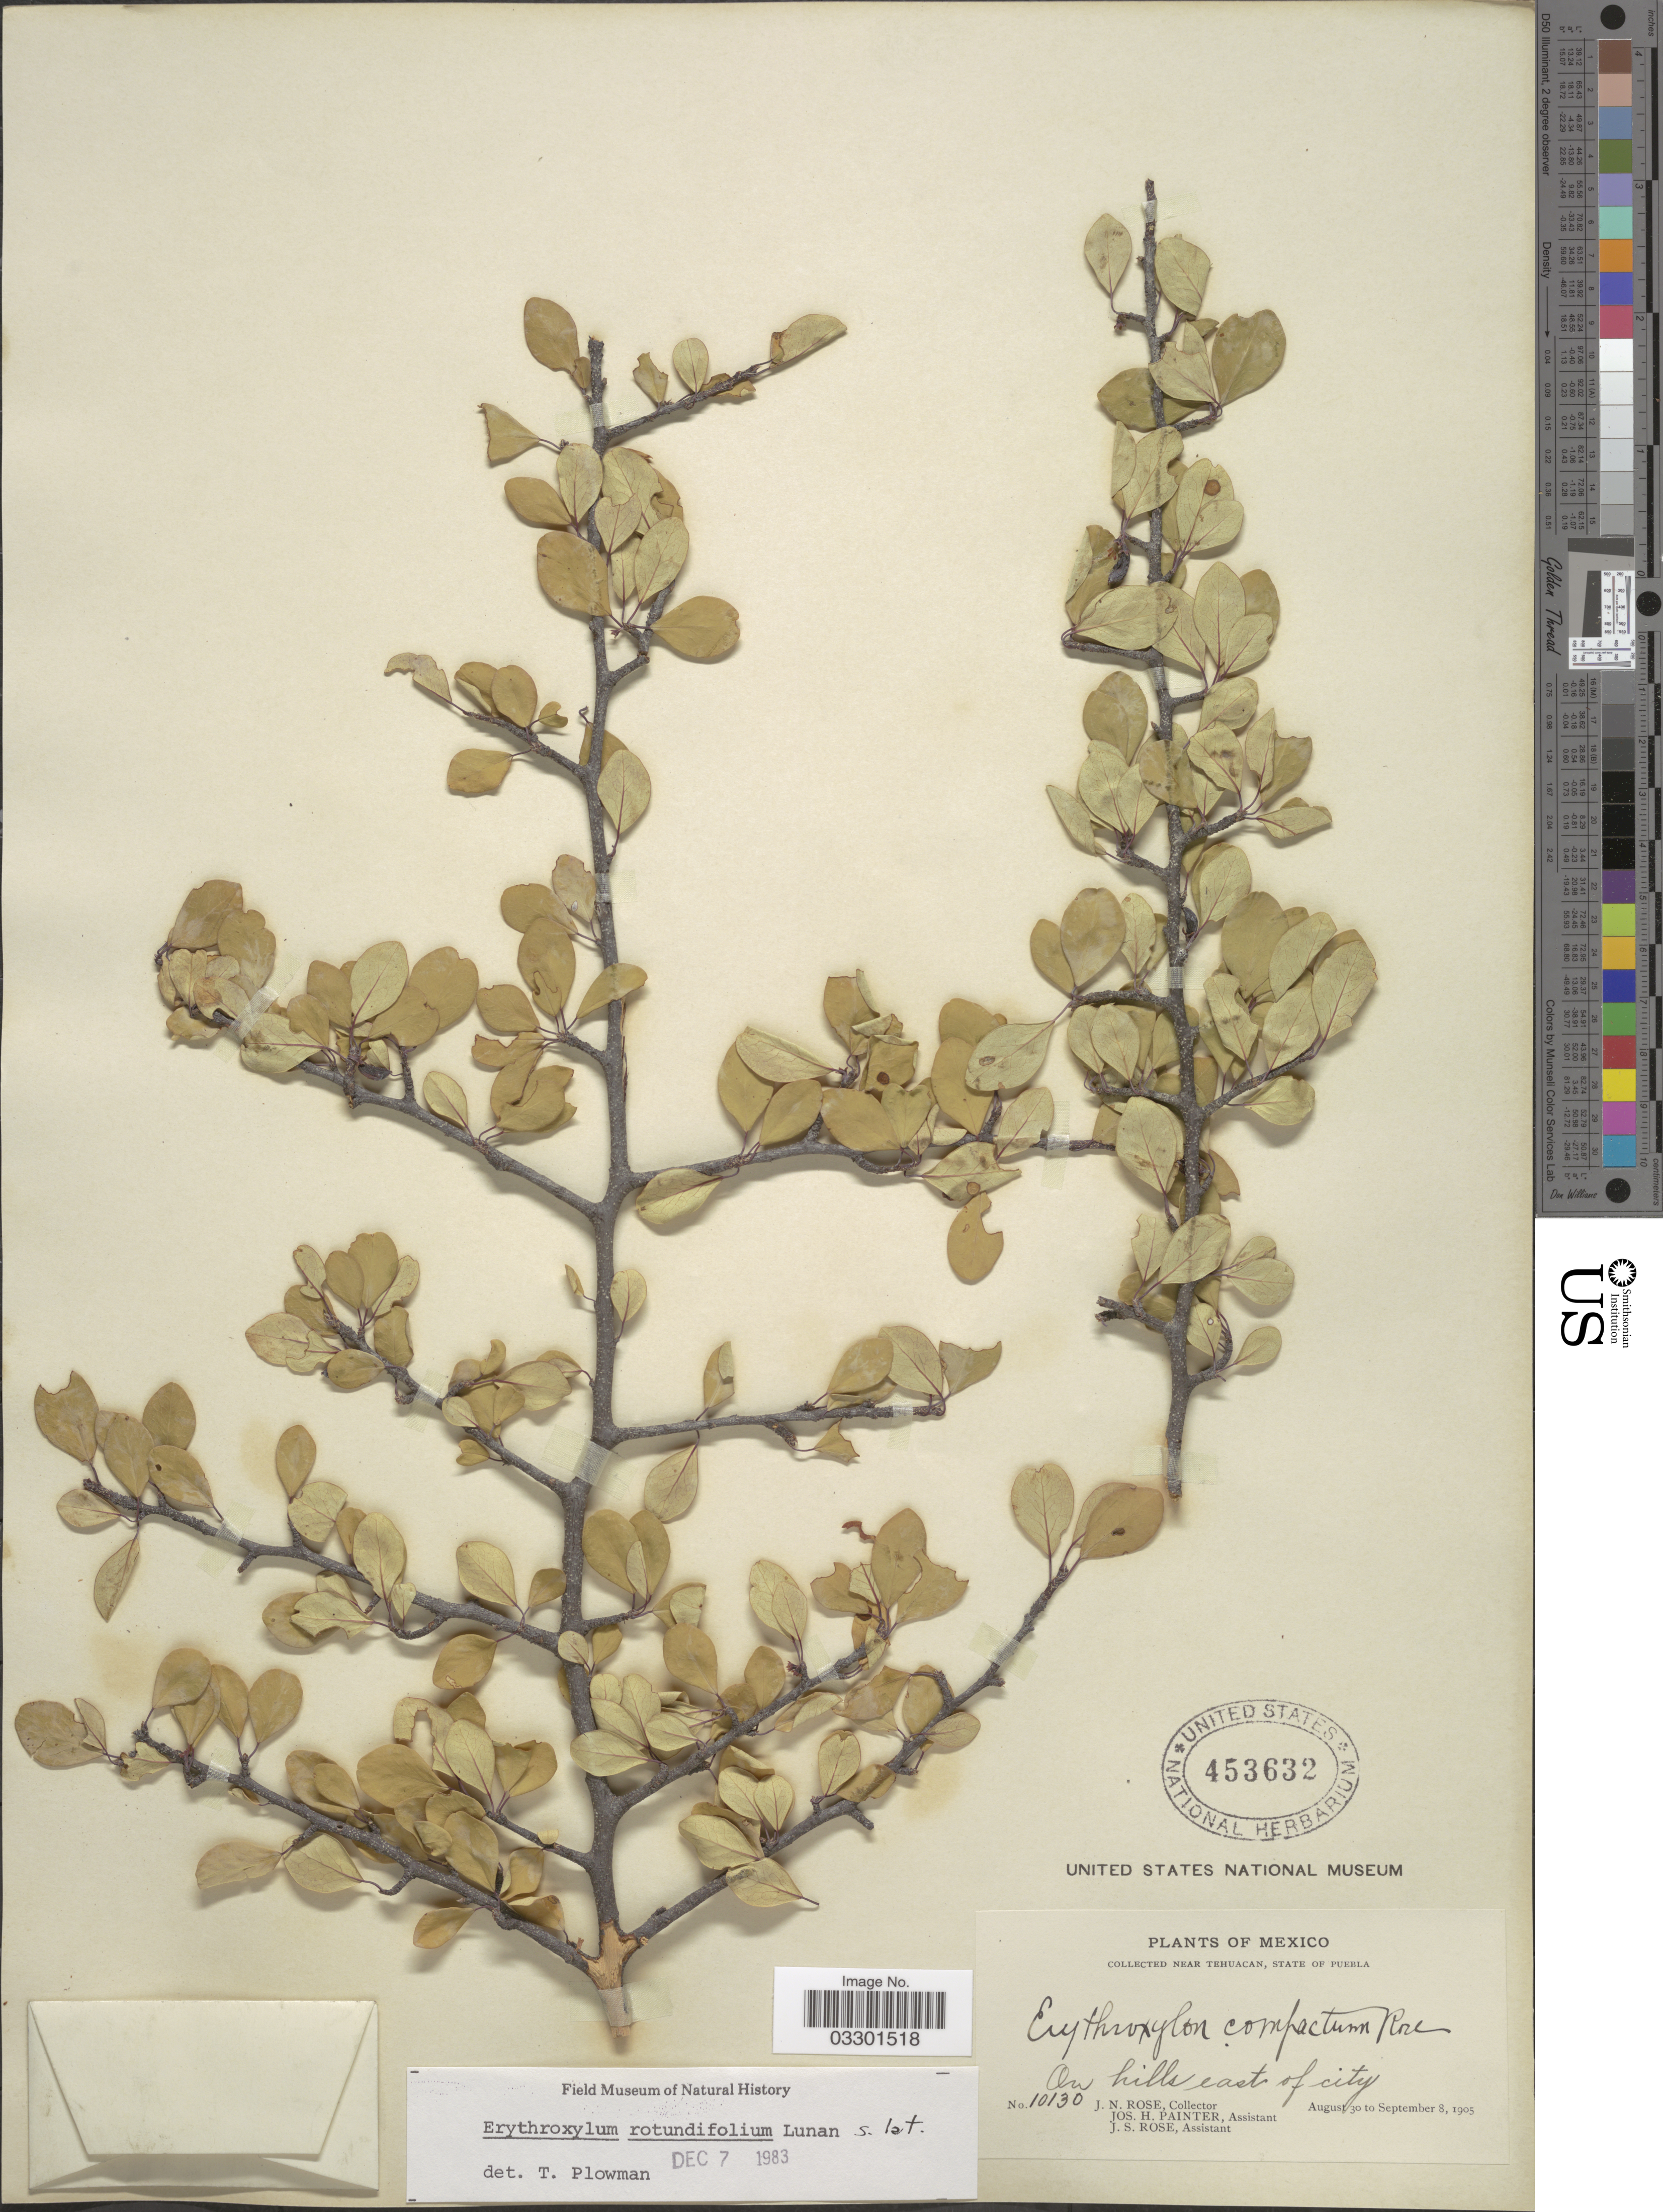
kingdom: Plantae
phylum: Tracheophyta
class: Magnoliopsida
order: Malpighiales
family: Erythroxylaceae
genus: Erythroxylum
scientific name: Erythroxylum rotundifolium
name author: Lunan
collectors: J. N. Rose, J. H. Painter & J. S. Rose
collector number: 10130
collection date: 1905-08-30/1905-09-08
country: Mexico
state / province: Puebla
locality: Near Tehuacan. On hills east of city.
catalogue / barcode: US 453632